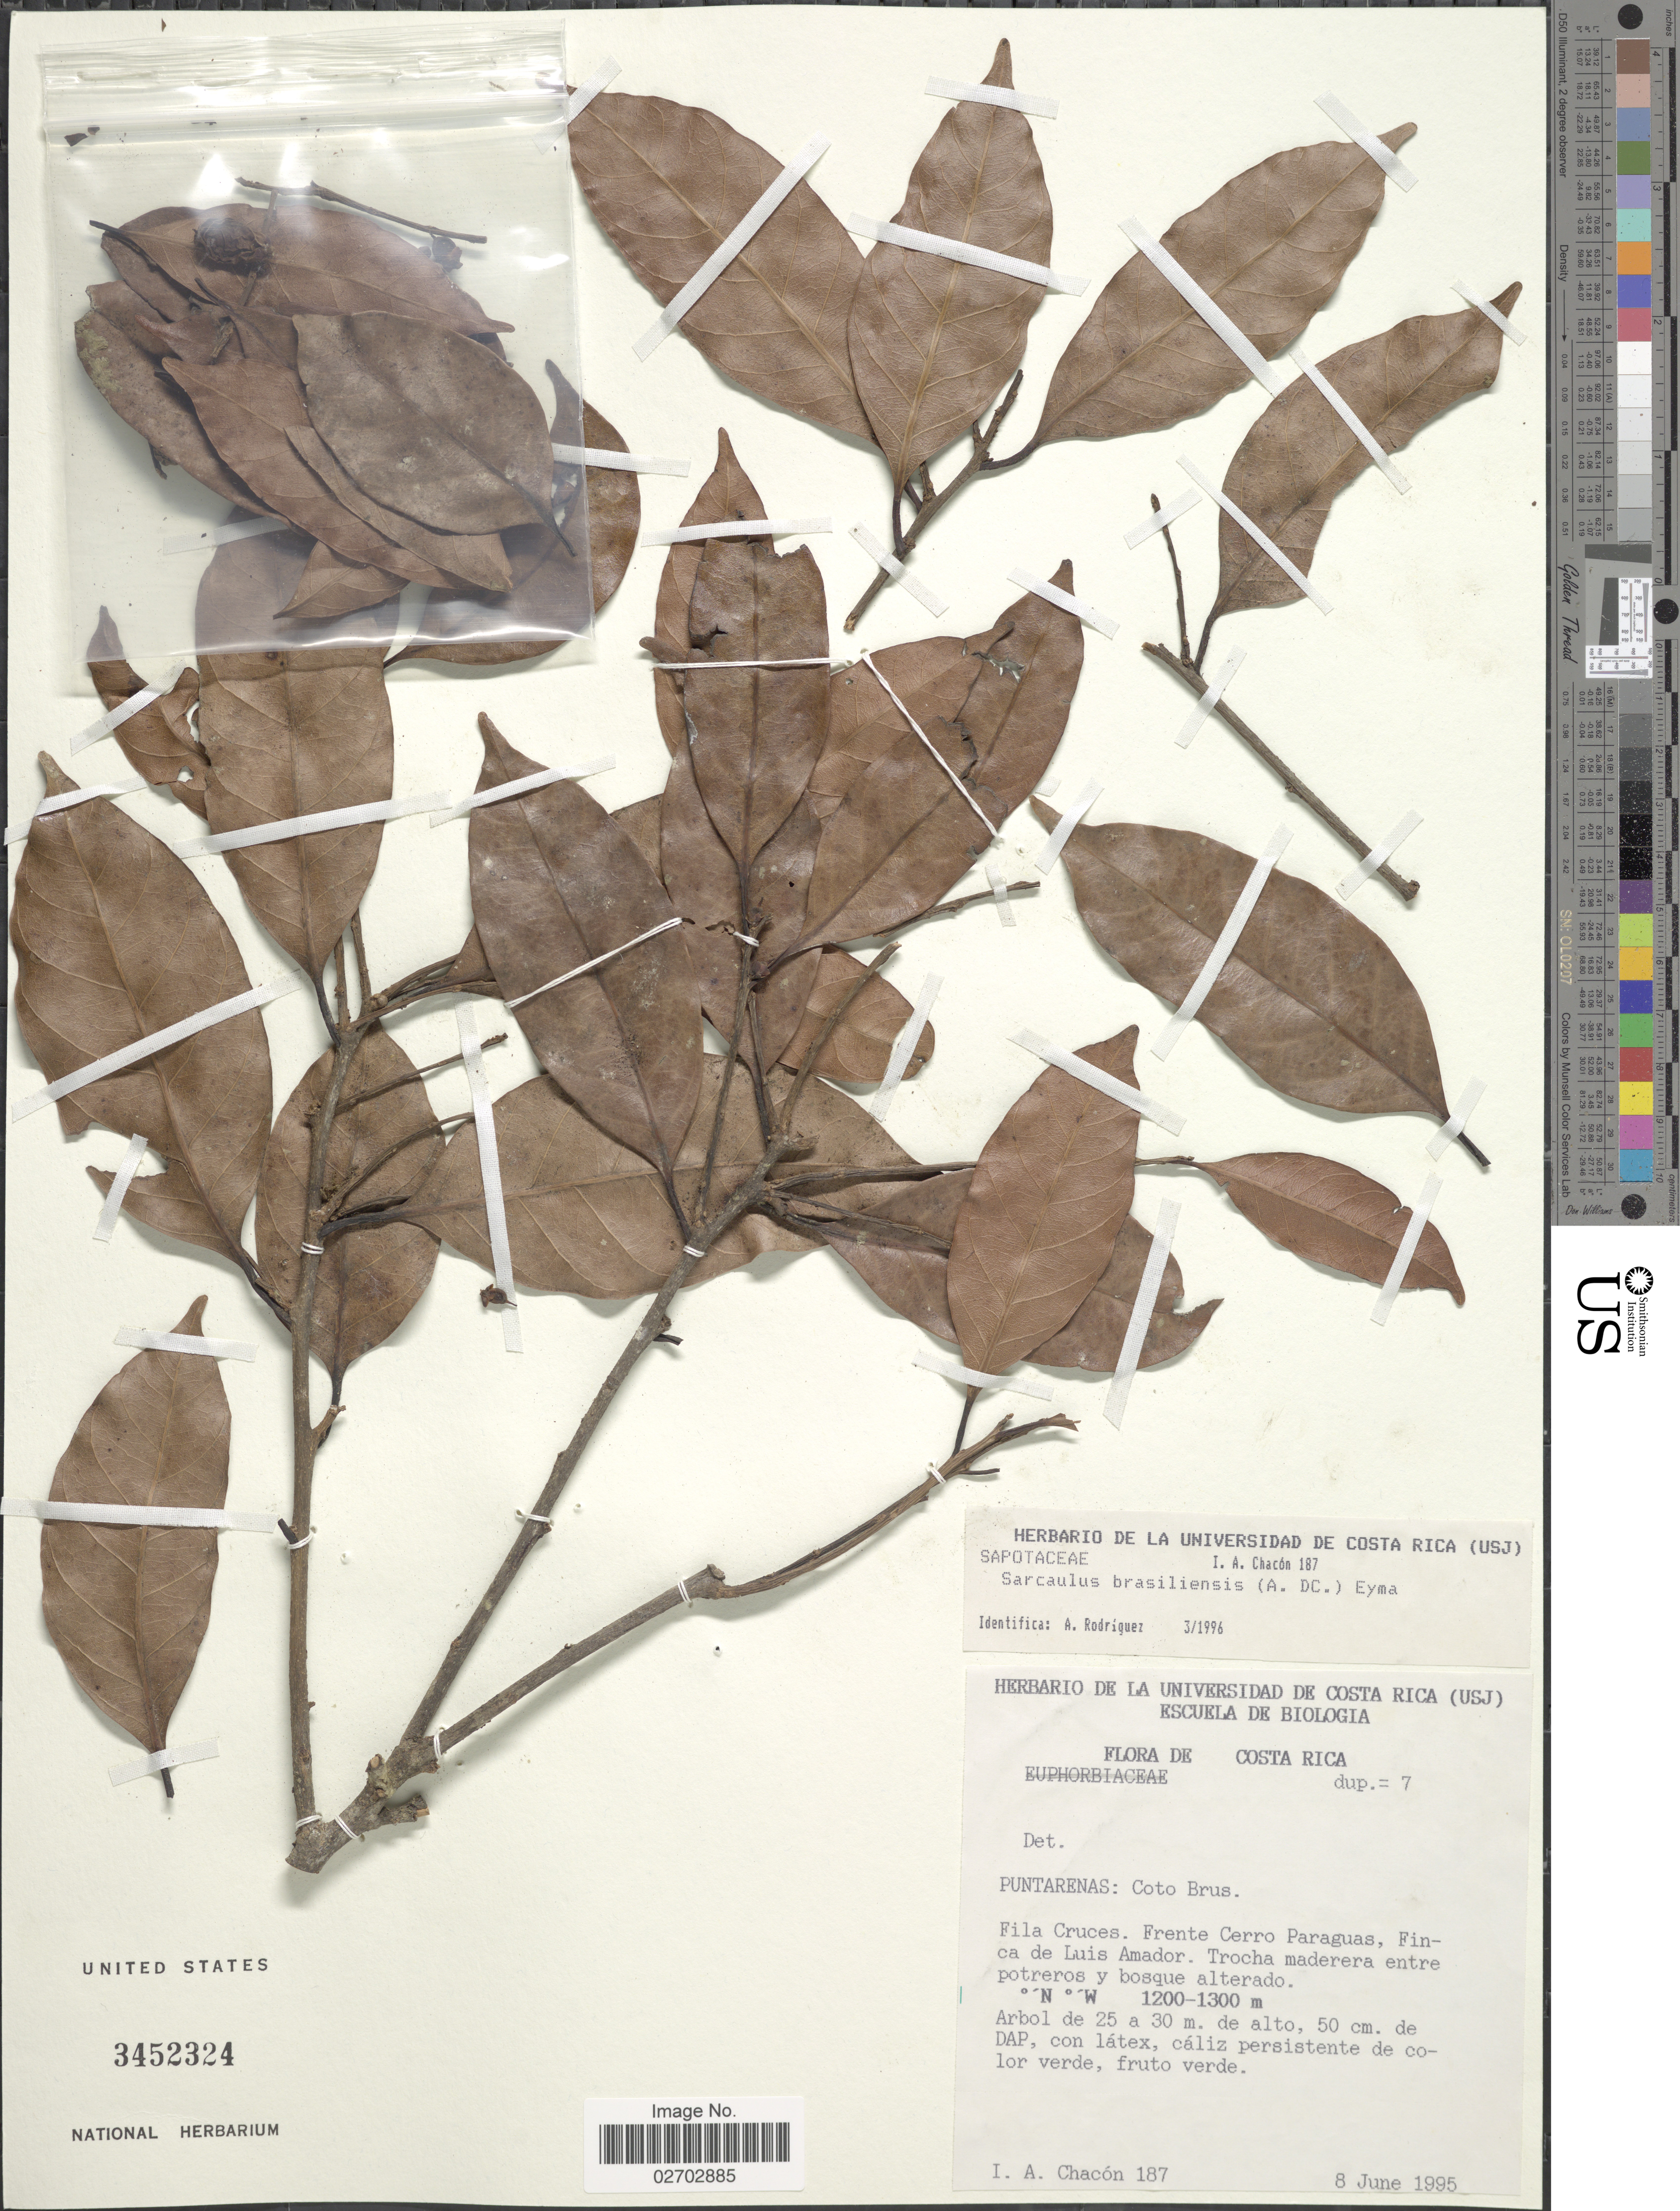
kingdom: Plantae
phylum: Tracheophyta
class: Magnoliopsida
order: Ericales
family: Sapotaceae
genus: Sarcaulus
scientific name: Sarcaulus brasiliensis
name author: (A. DC.) Eyma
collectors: I. Chacón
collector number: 187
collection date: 1995-06-08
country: Costa Rica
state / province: Puntarenas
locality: Coto Brus. Fila Cruces. Frente Cerro Paraguas, Finca de Luis Amador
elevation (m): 1200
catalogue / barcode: US 3452324